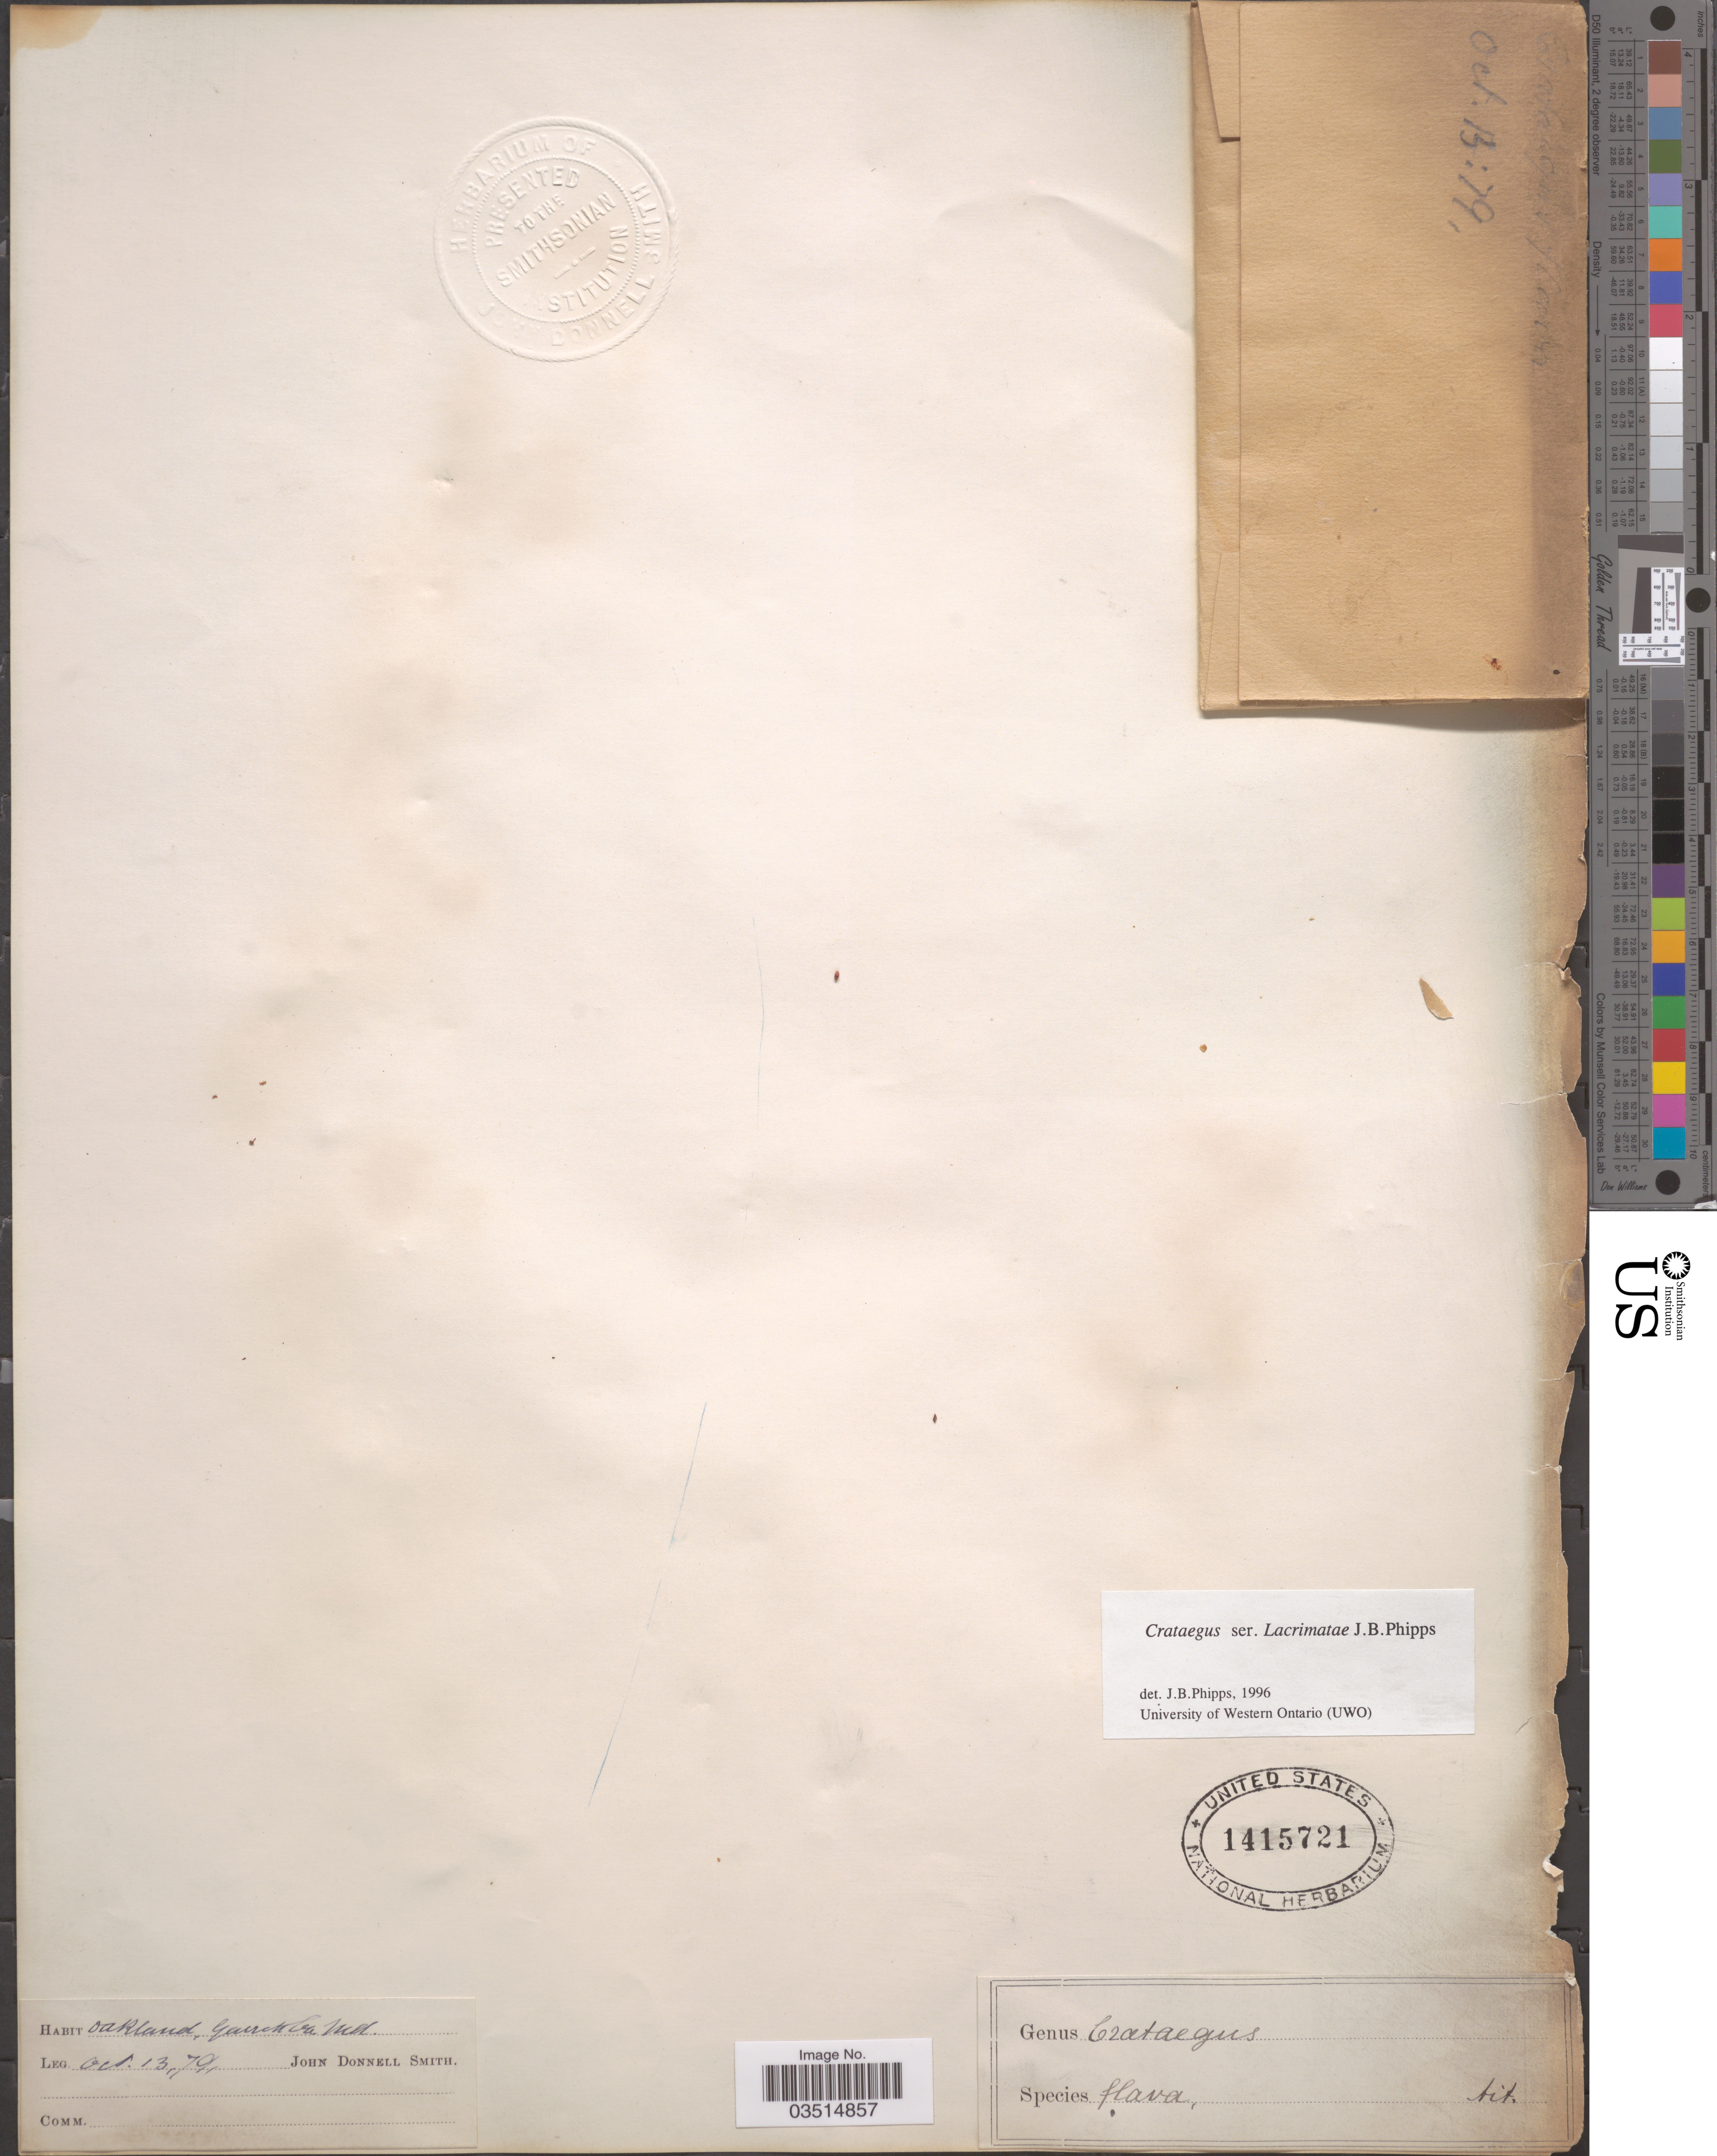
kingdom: Plantae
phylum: Tracheophyta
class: Magnoliopsida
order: Rosales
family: Rosaceae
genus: Crataegus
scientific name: Crataegus flava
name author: Aiton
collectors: J. Donnell Smith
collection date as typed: Transcribed d/m/y: 13/10/79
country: United States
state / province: Maryland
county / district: Garrett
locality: Oakland, Garrett Co.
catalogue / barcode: US 1415721